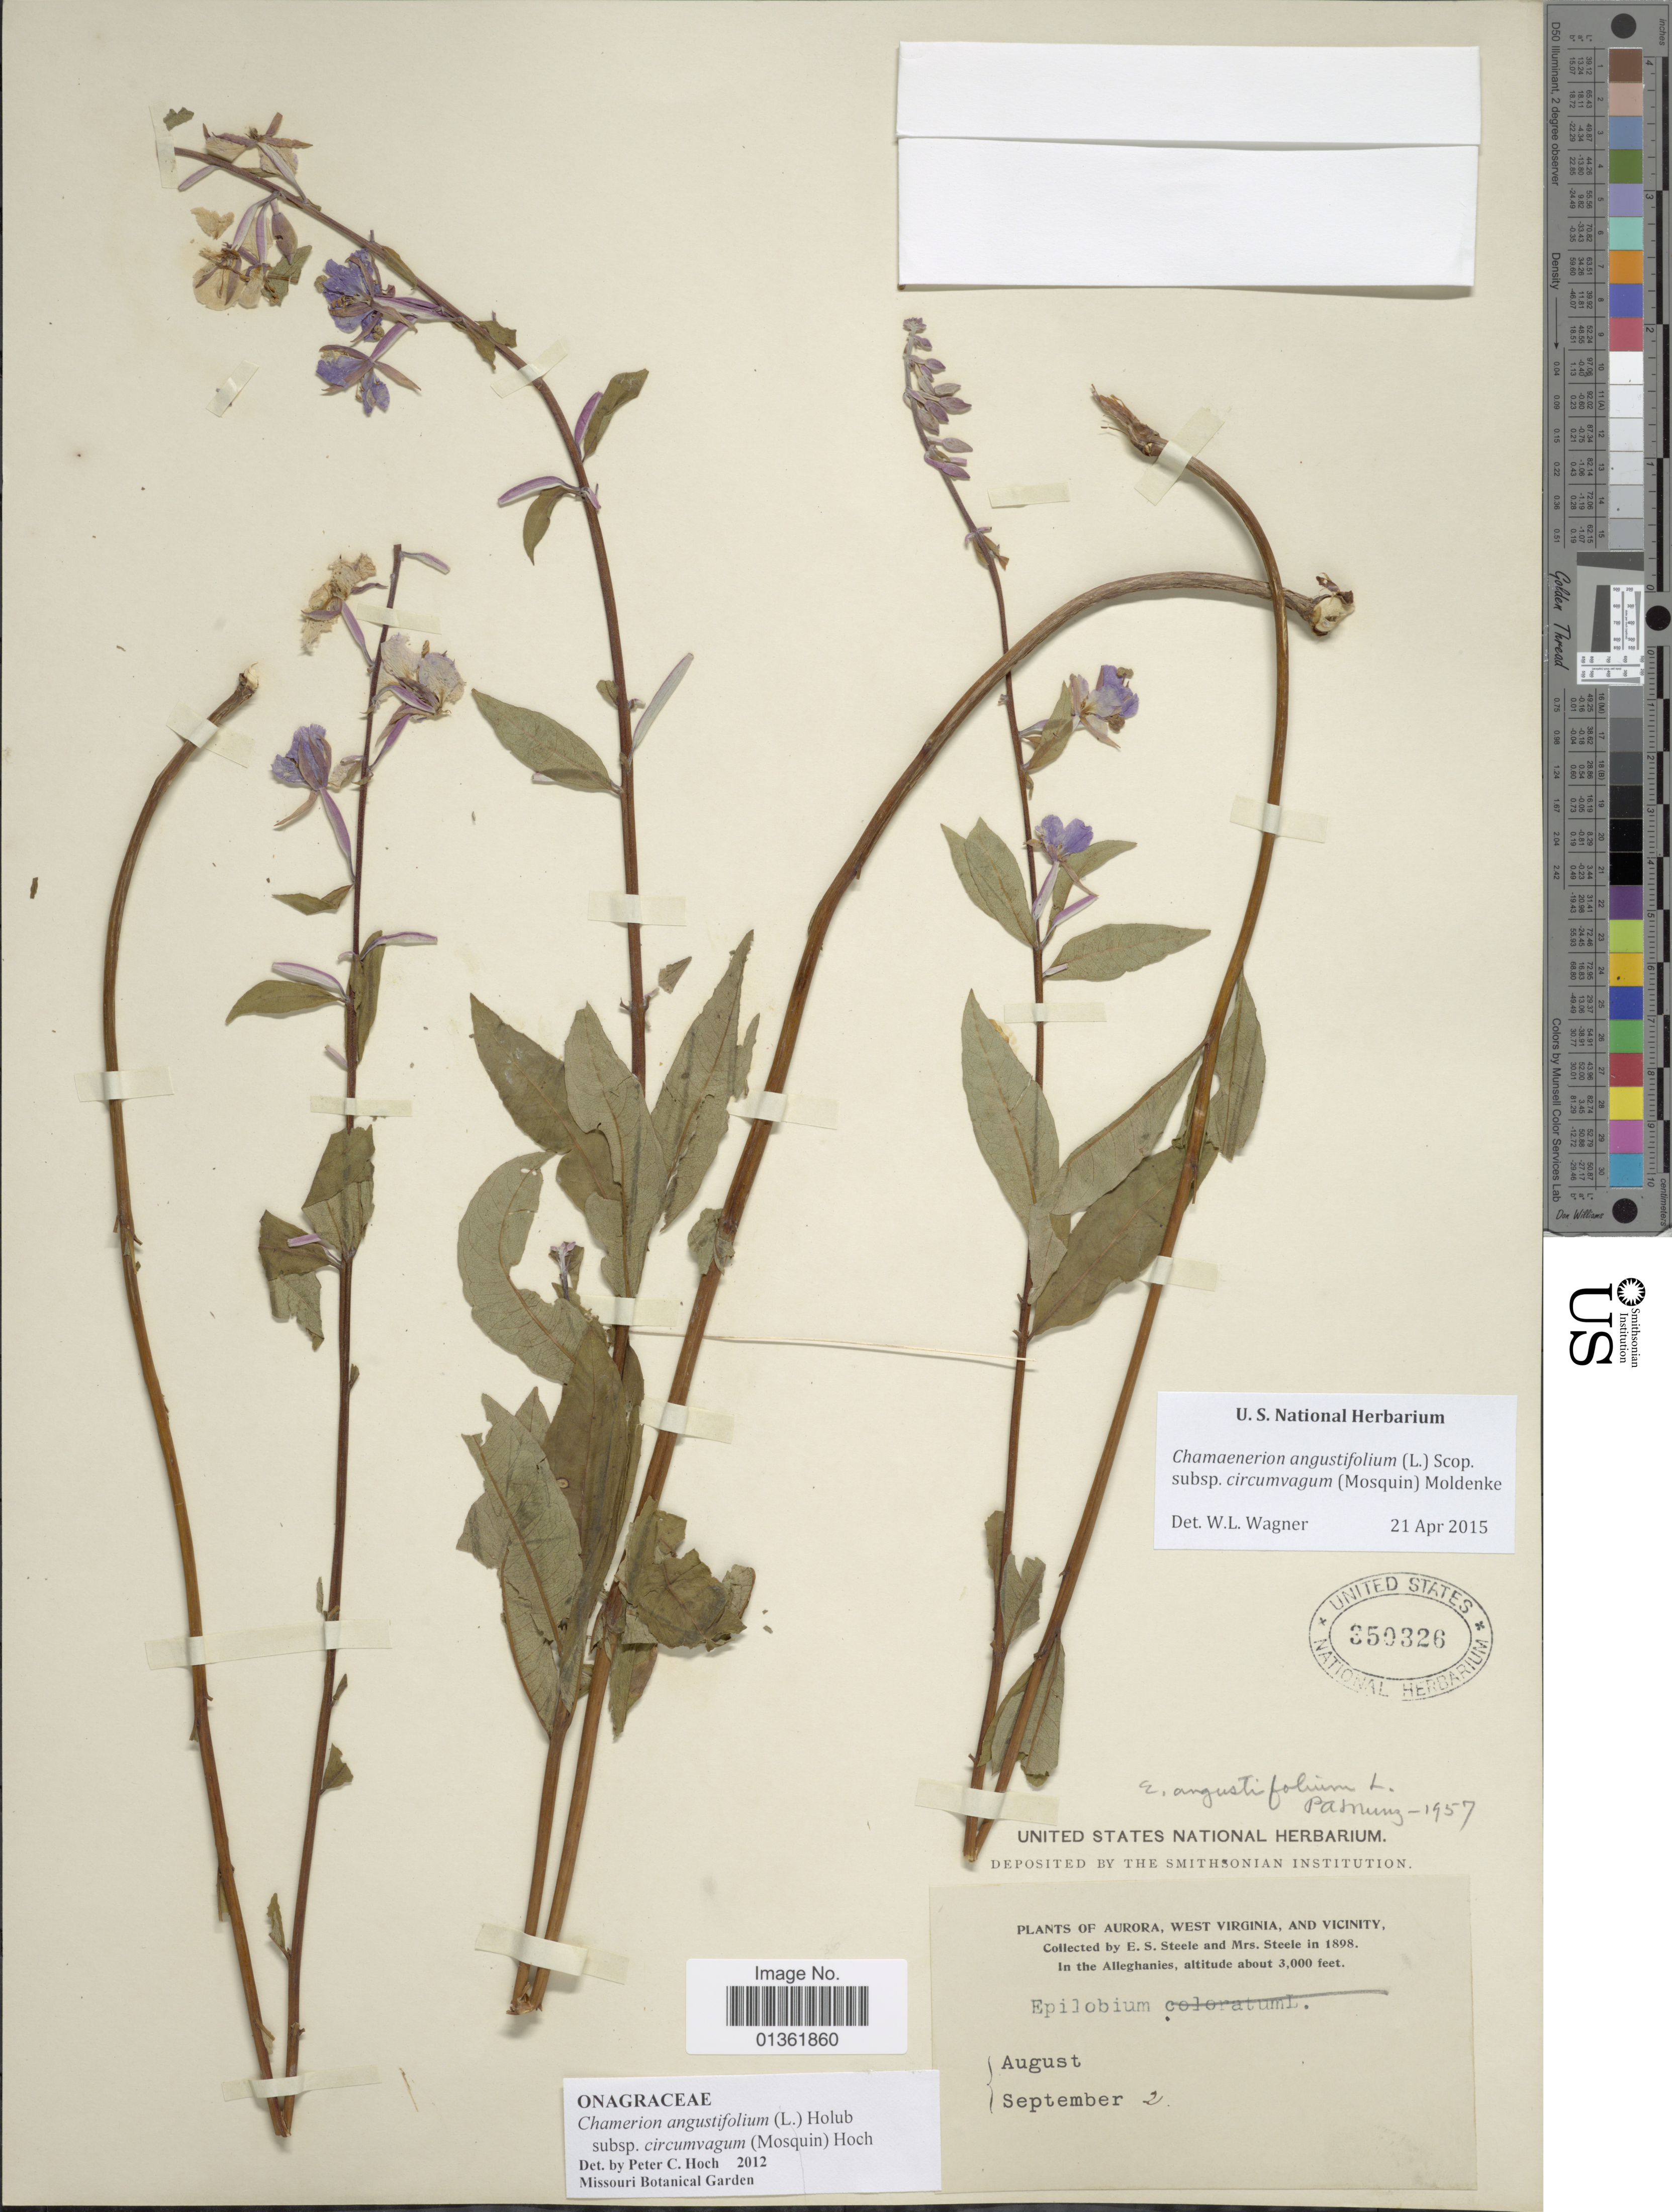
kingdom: Plantae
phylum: Tracheophyta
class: Magnoliopsida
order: Myrtales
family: Onagraceae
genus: Chamaenerion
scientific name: Chamaenerion angustifolium subsp. circumvagum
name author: (Mosquin) Moldenke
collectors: E. Steele & -- Steele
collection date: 1898-08/1898-09-02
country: United States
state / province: West Virginia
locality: Aurora and vicinity. In the Alleghanies.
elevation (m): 914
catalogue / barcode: US 350326